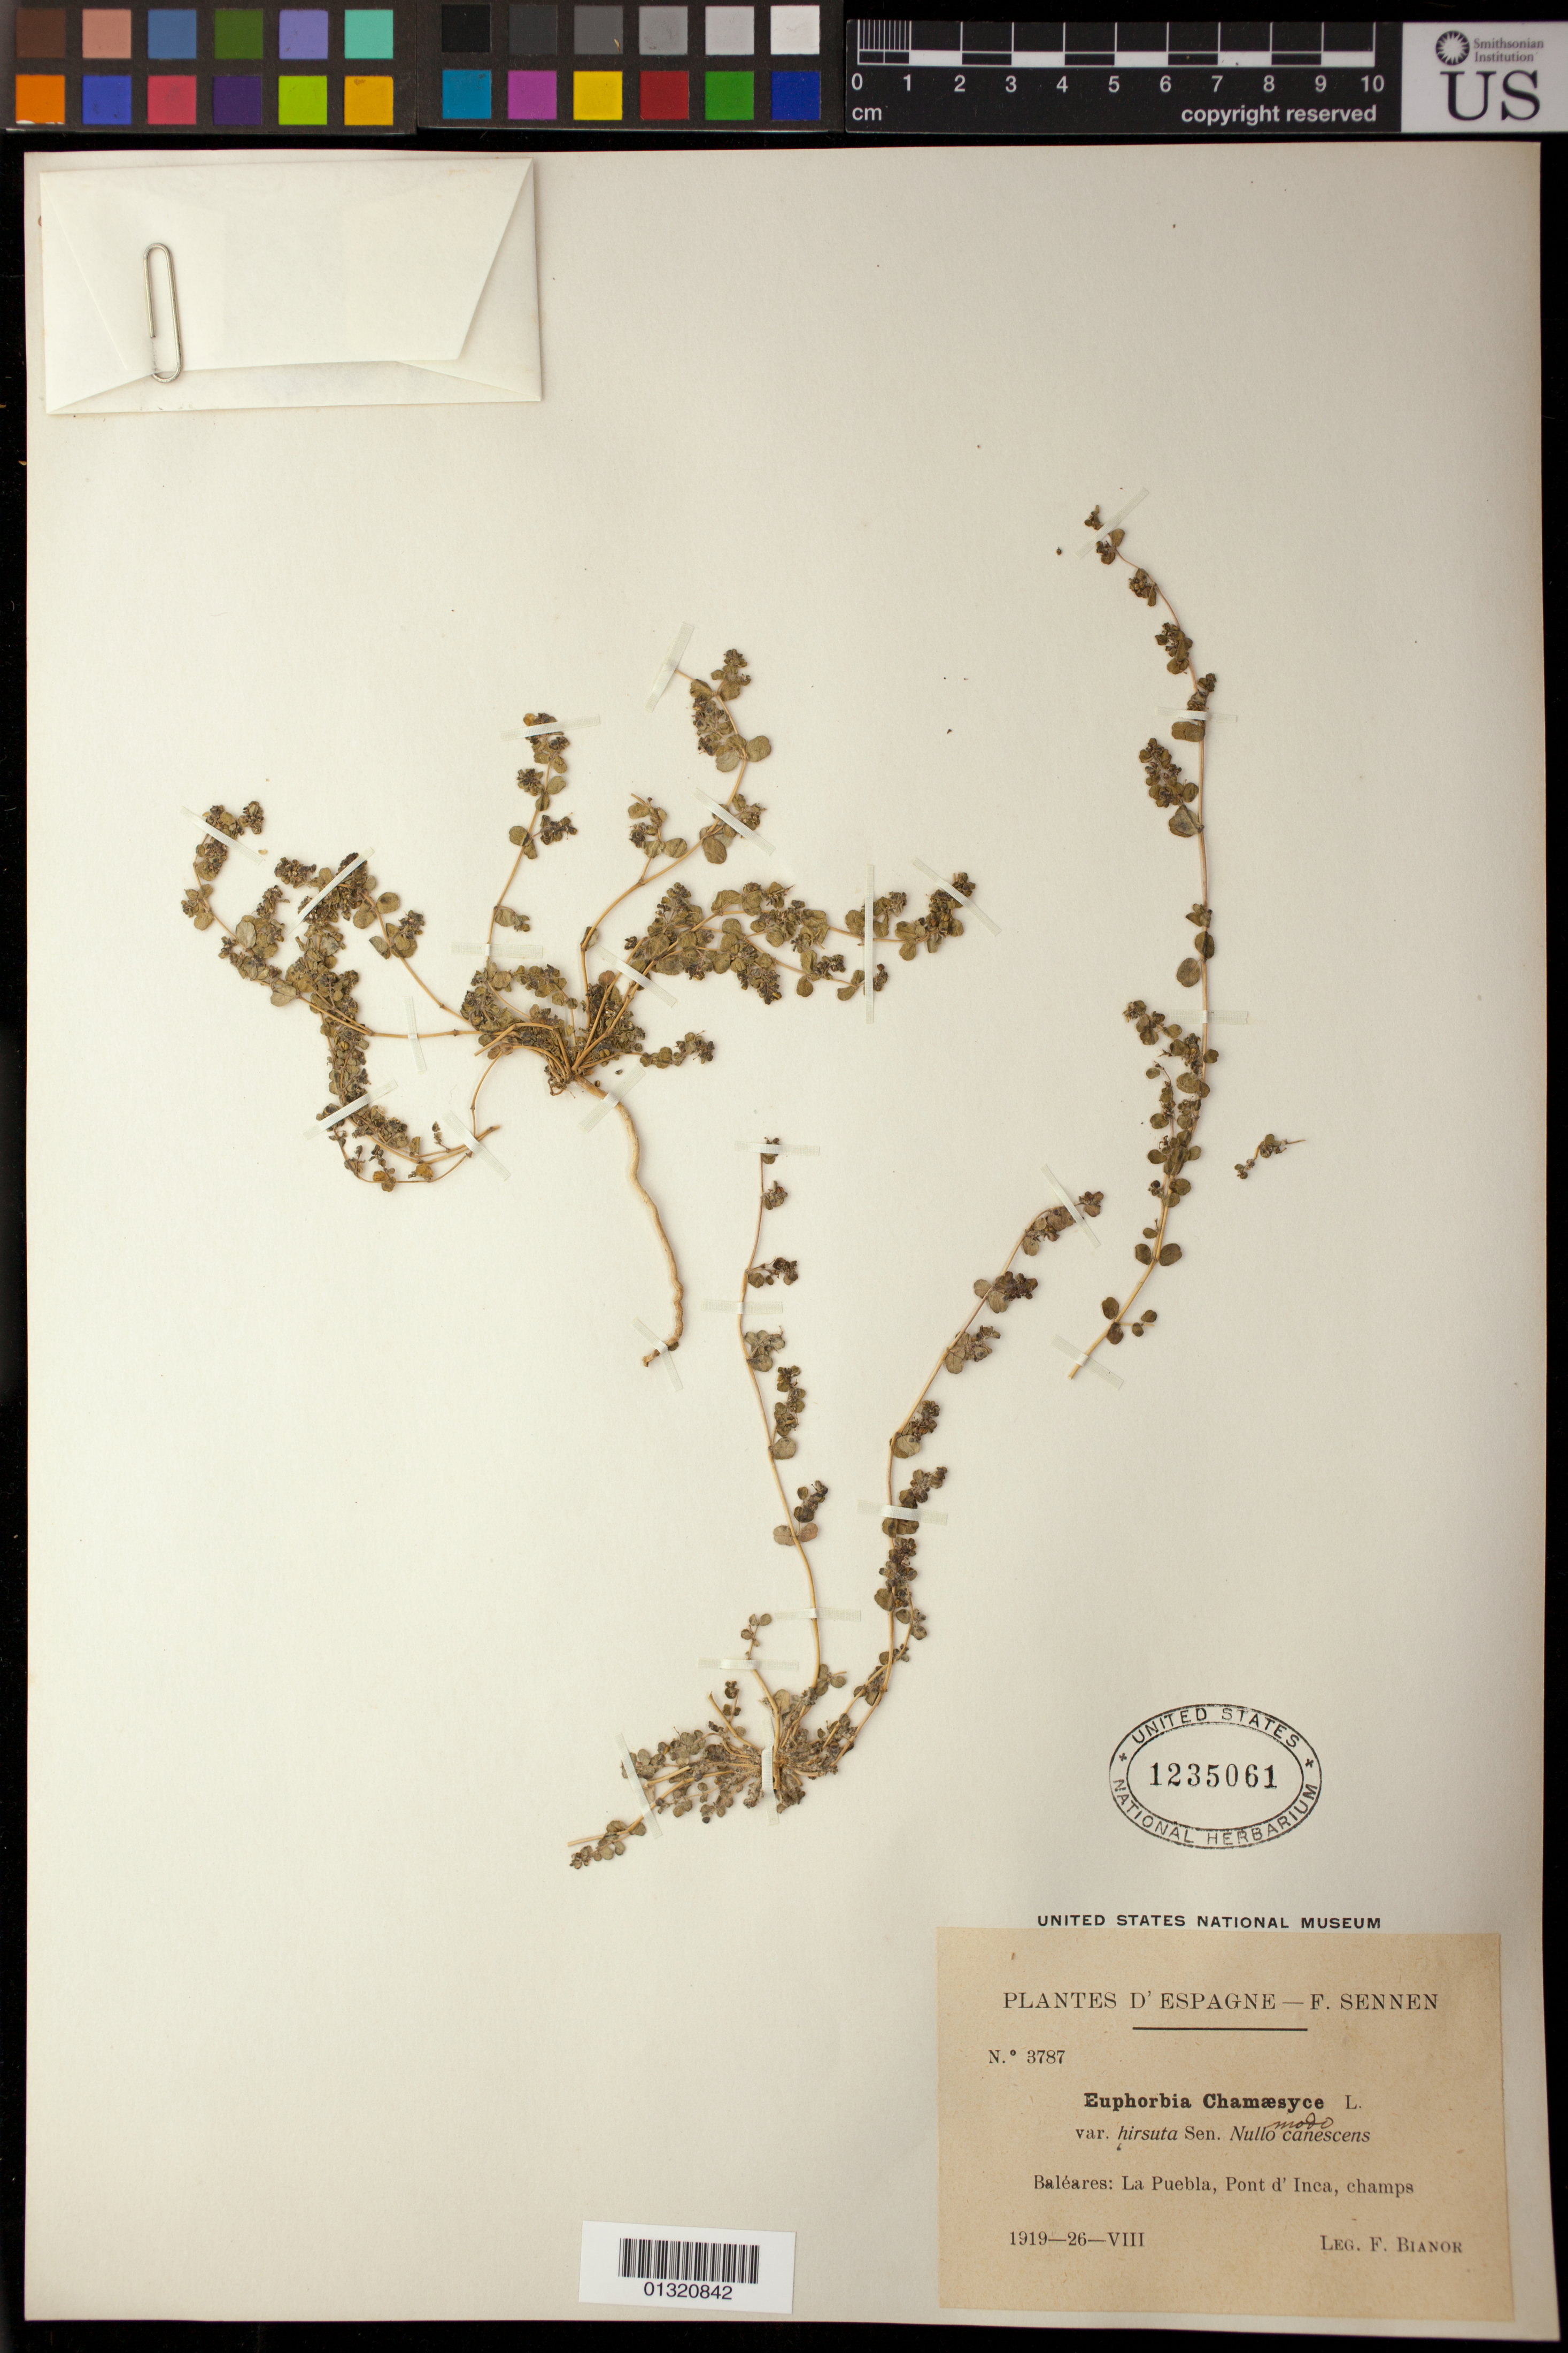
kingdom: Plantae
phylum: Tracheophyta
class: Magnoliopsida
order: Malpighiales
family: Euphorbiaceae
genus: Euphorbia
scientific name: Euphorbia chamaesyce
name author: L.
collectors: Bianor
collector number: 3787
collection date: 1919-08-26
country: Spain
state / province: Islas Baleares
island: Balearic Is.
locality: La Puebla, Pont d'Inca, champs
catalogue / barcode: US 1235061